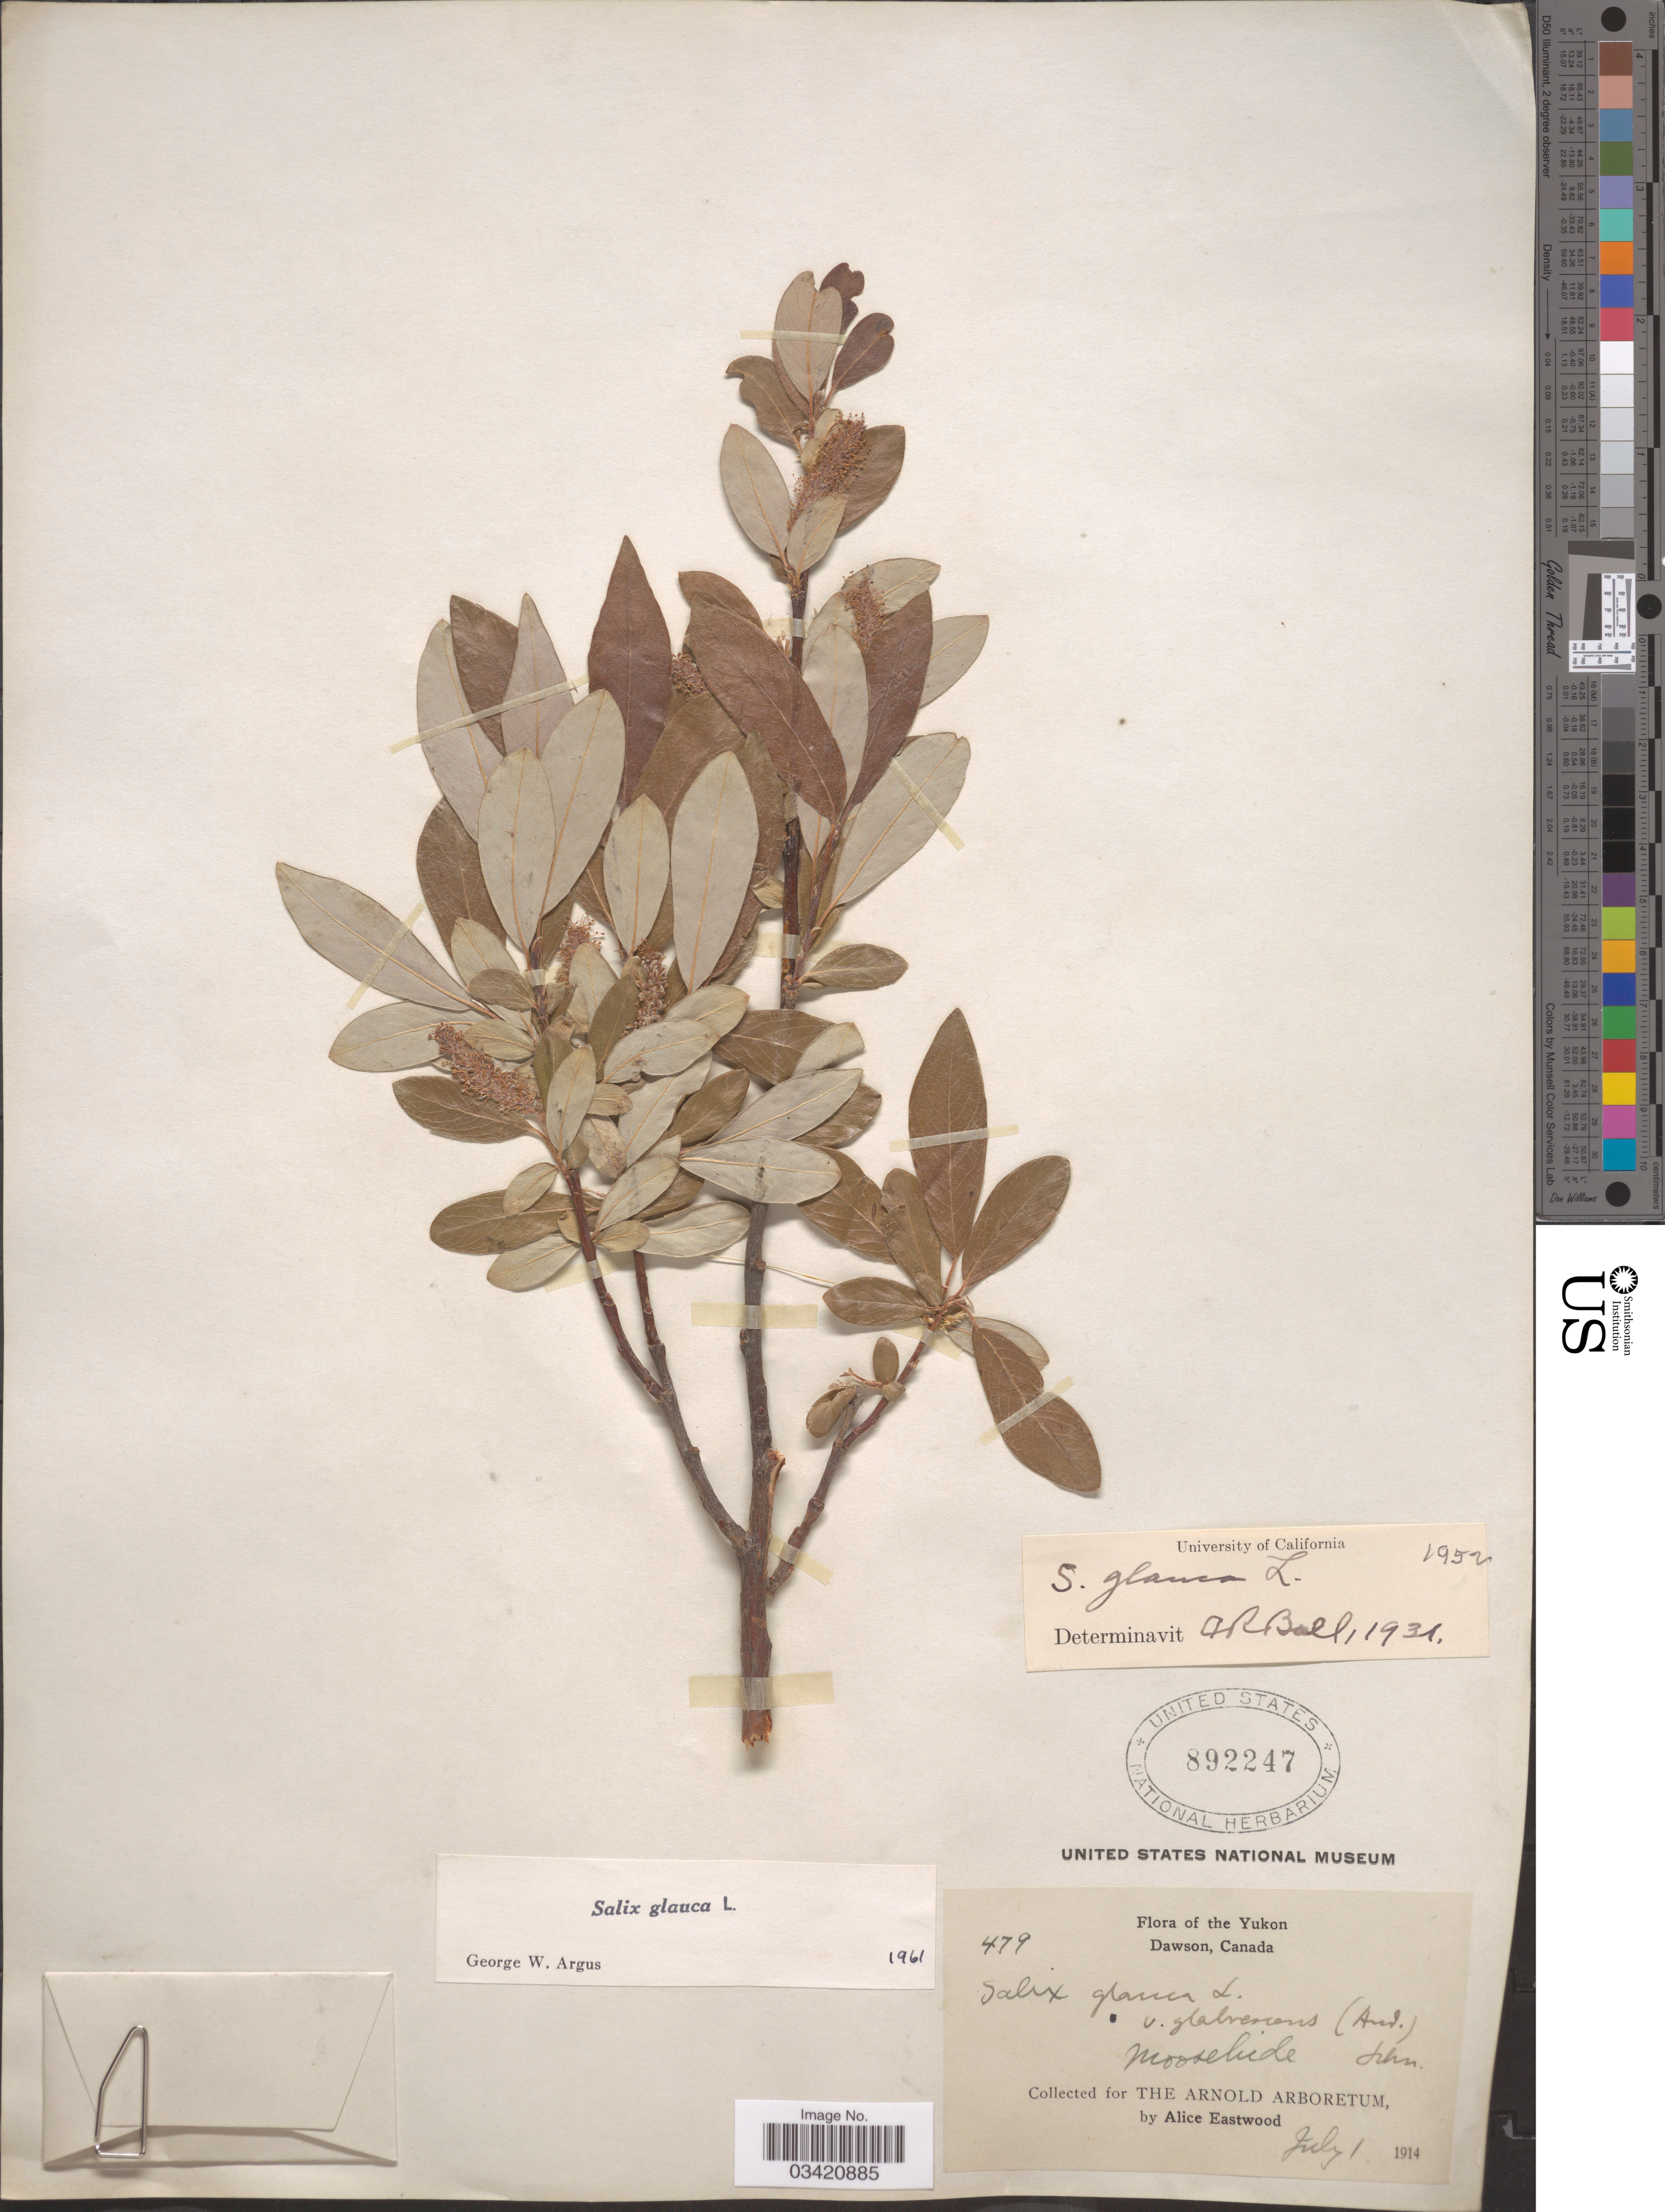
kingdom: Plantae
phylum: Tracheophyta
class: Magnoliopsida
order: Malpighiales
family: Salicaceae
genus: Salix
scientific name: Salix glauca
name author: L.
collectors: A. Eastwood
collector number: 479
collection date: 1914-07-01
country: Canada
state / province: Yukon Territory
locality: Yukon. Dawson. Moosehide.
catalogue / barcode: US 892247